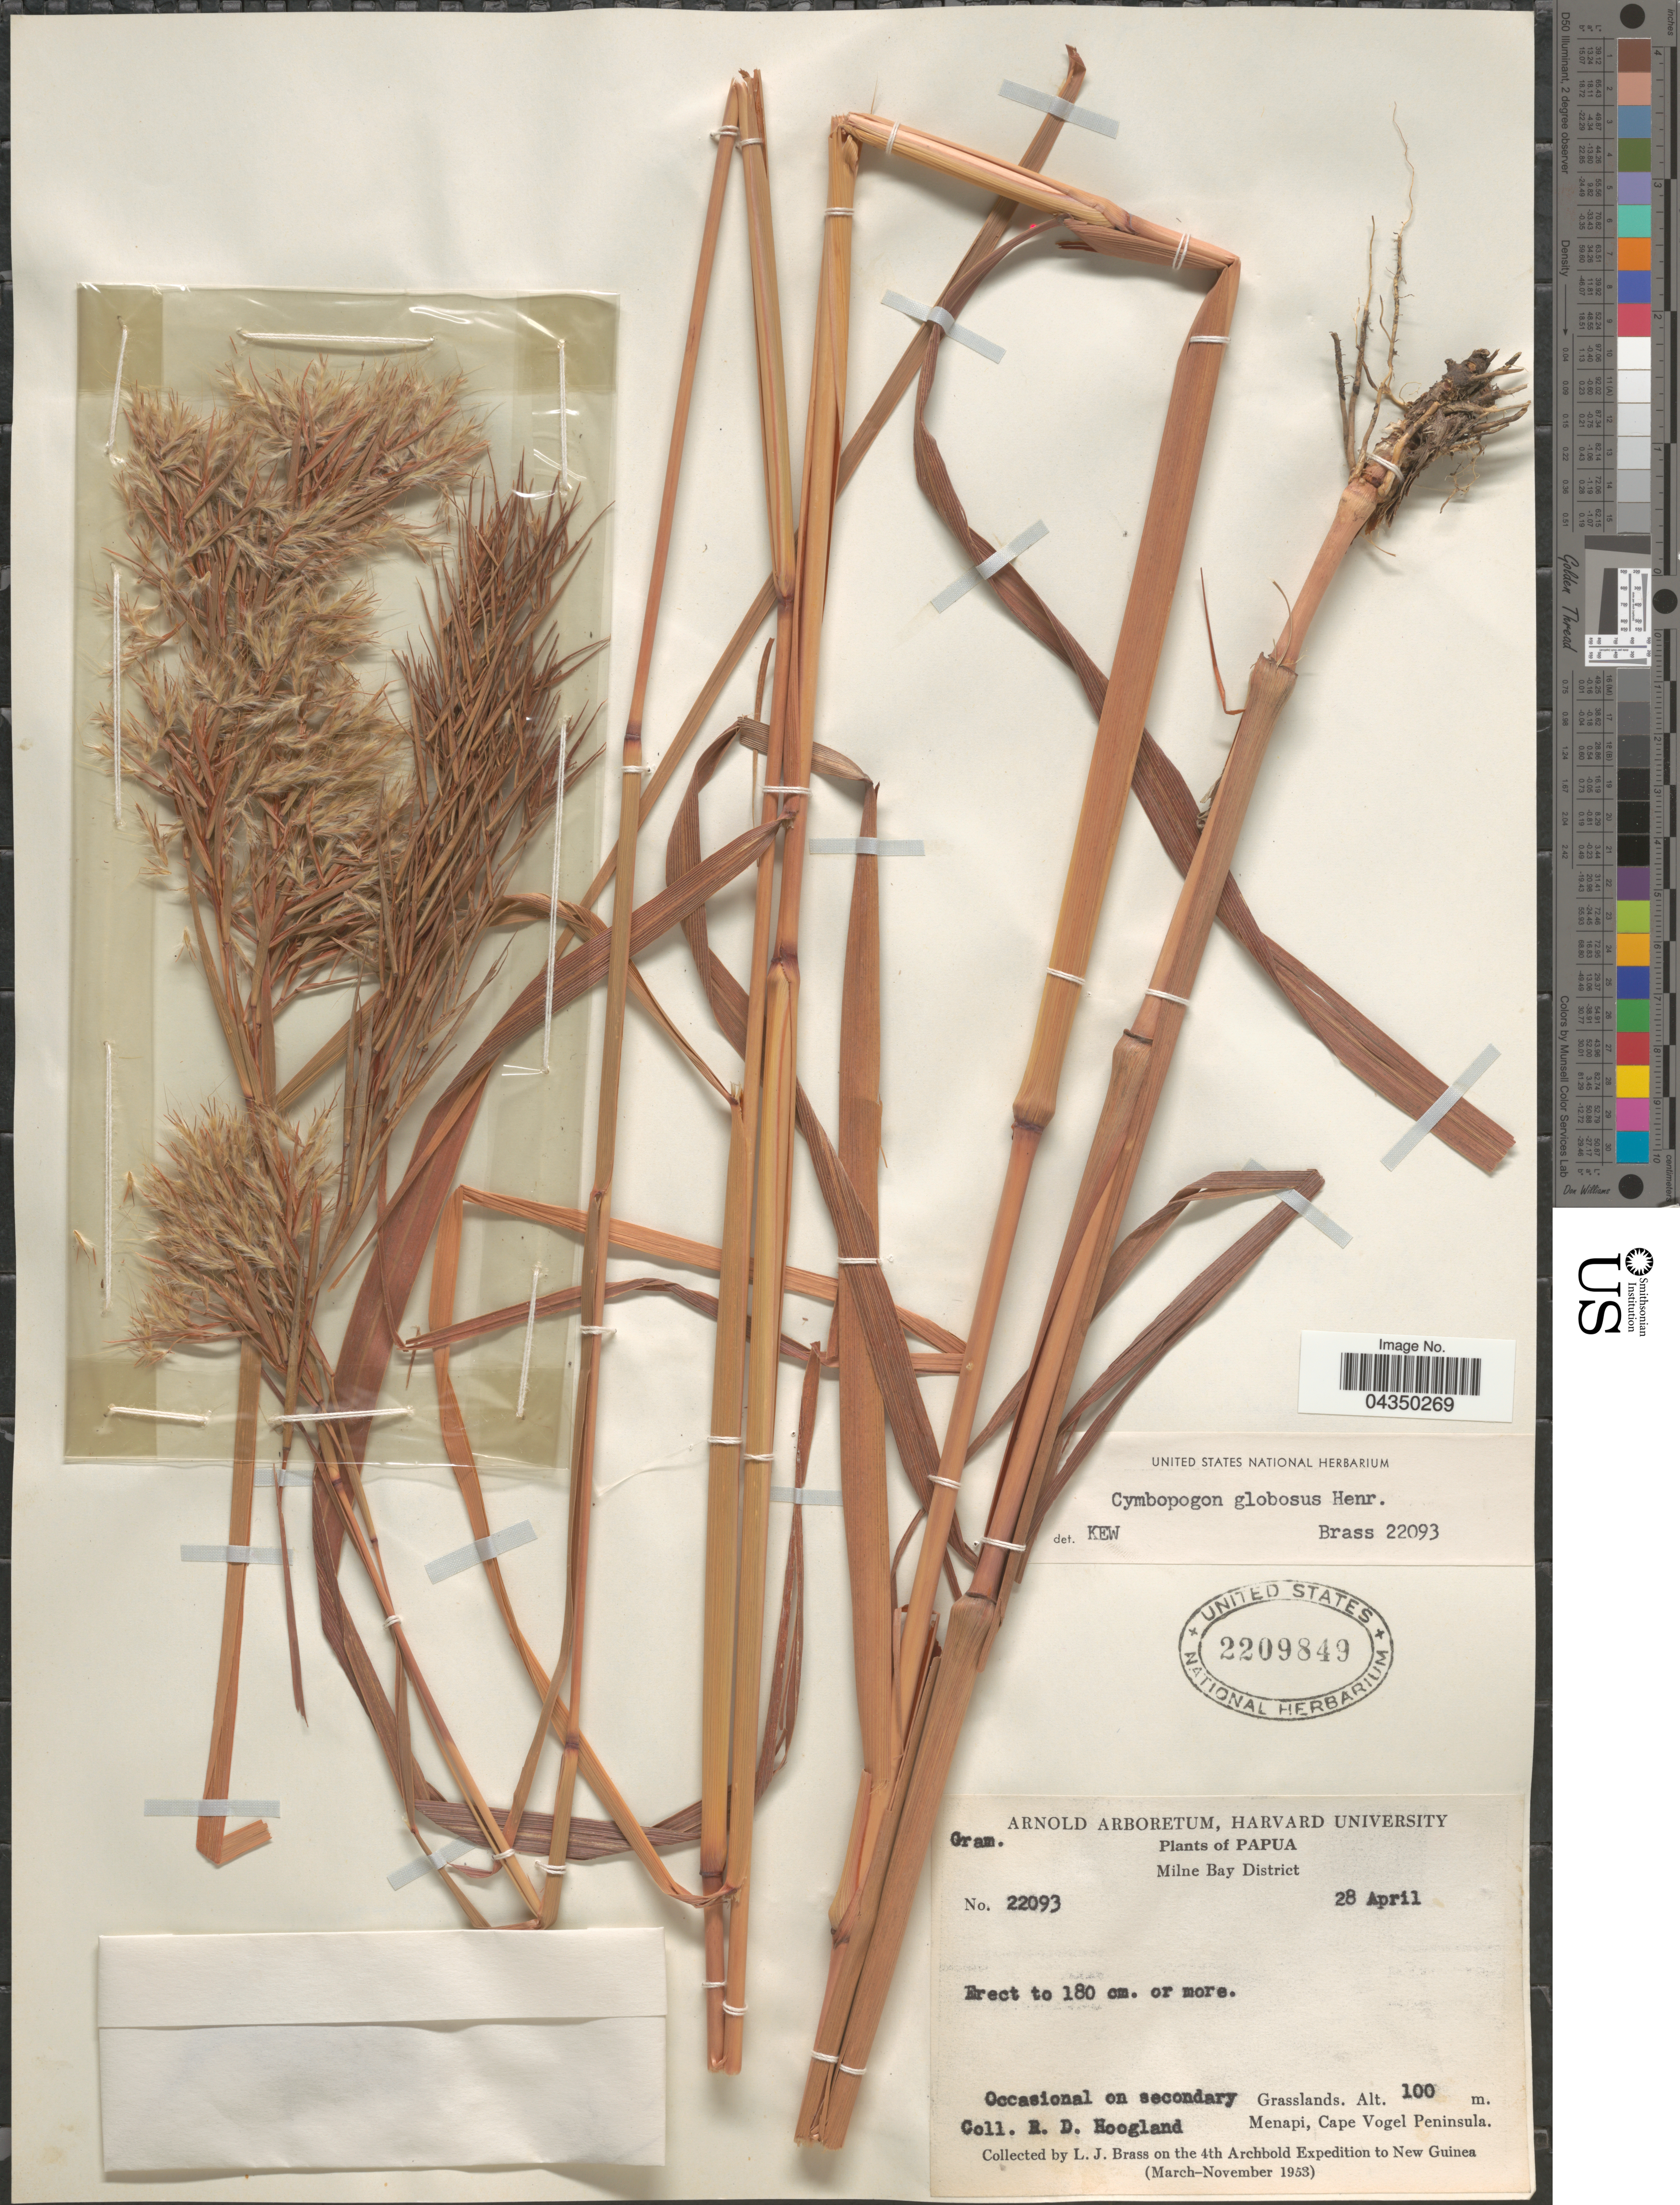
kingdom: Plantae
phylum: Tracheophyta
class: Liliopsida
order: Poales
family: Poaceae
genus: Cymbopogon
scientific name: Cymbopogon globosus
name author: Henr.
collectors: L. J. Brass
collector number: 22093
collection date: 1953-04-28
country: Papua New Guinea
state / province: Milne Bay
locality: Papua. Milne Bay District. Occasional on secondary Grasslands. Menapi, Cape Vogel Peninsula. 4th Archbold Expedition to New Guinea (March-November 1953).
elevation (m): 100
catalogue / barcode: US 2209849